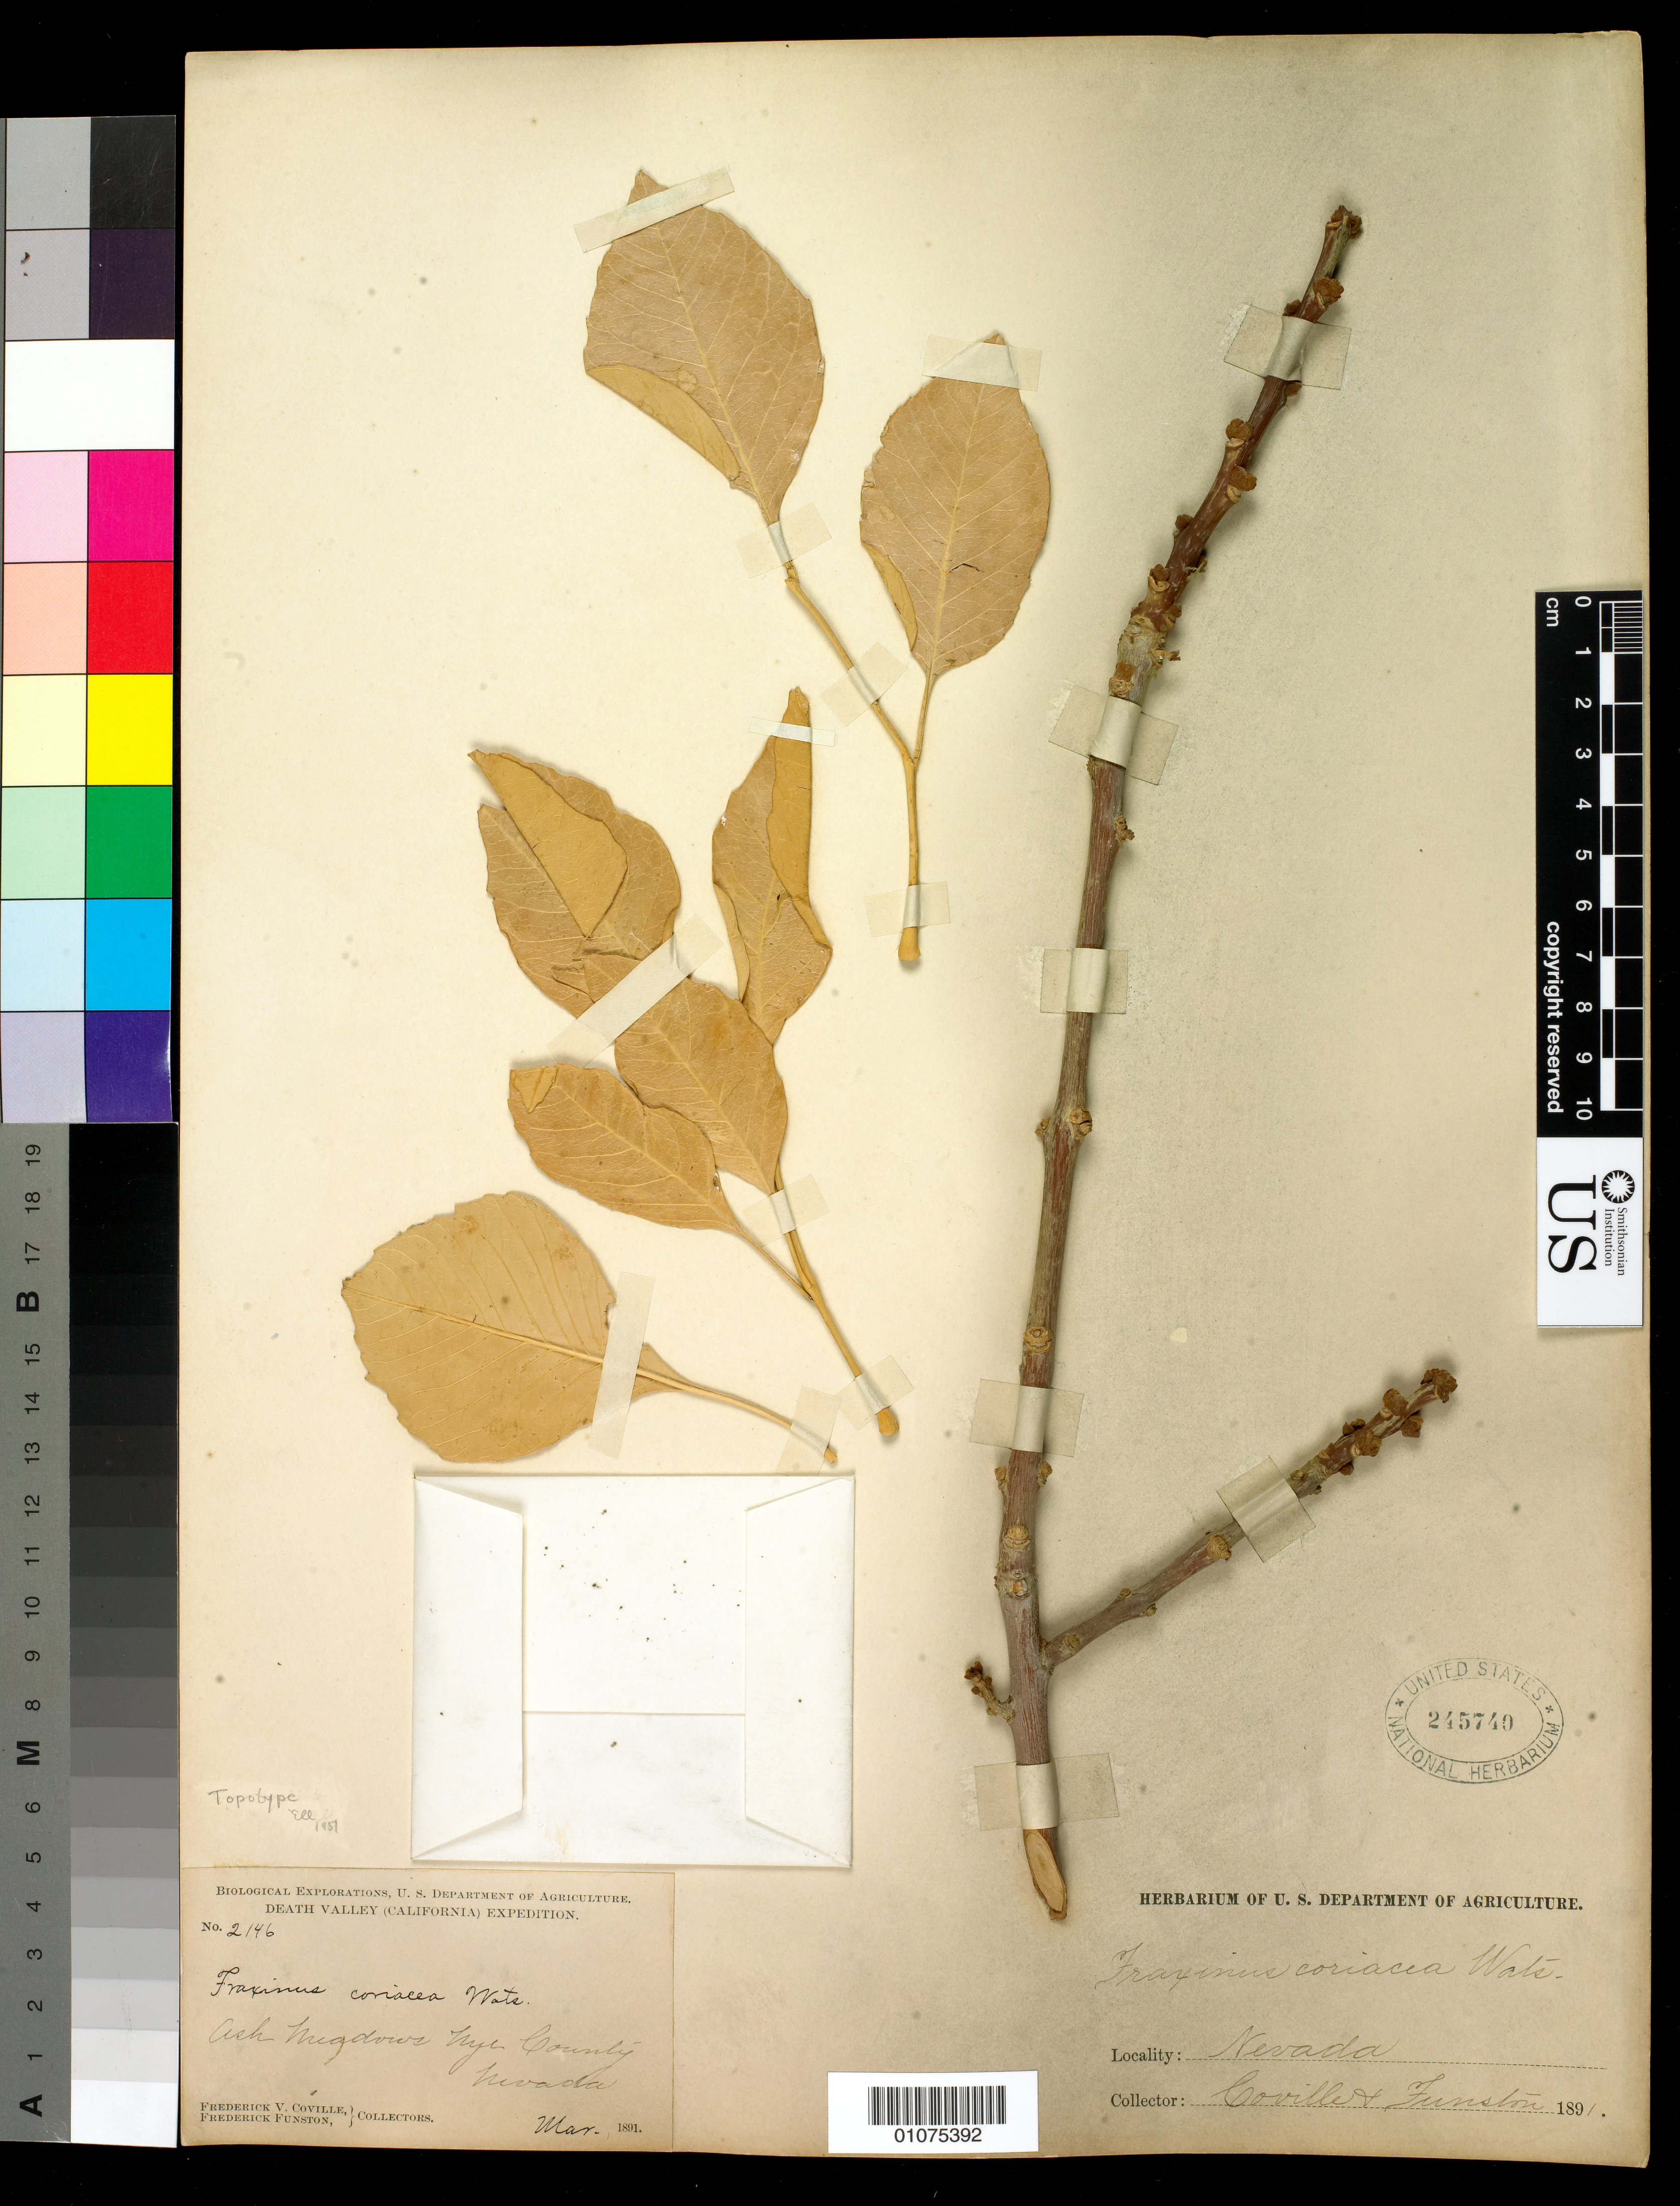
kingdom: Plantae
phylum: Tracheophyta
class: Magnoliopsida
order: Lamiales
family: Oleaceae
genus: Fraxinus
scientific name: Fraxinus velutina var. coriacea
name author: (S. Watson) Rehder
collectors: F. V. Coville & F. Funston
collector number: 2146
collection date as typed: Mar 1891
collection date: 1891-03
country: United States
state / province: Nevada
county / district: Nye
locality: Ash Meadows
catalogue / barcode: US 245740